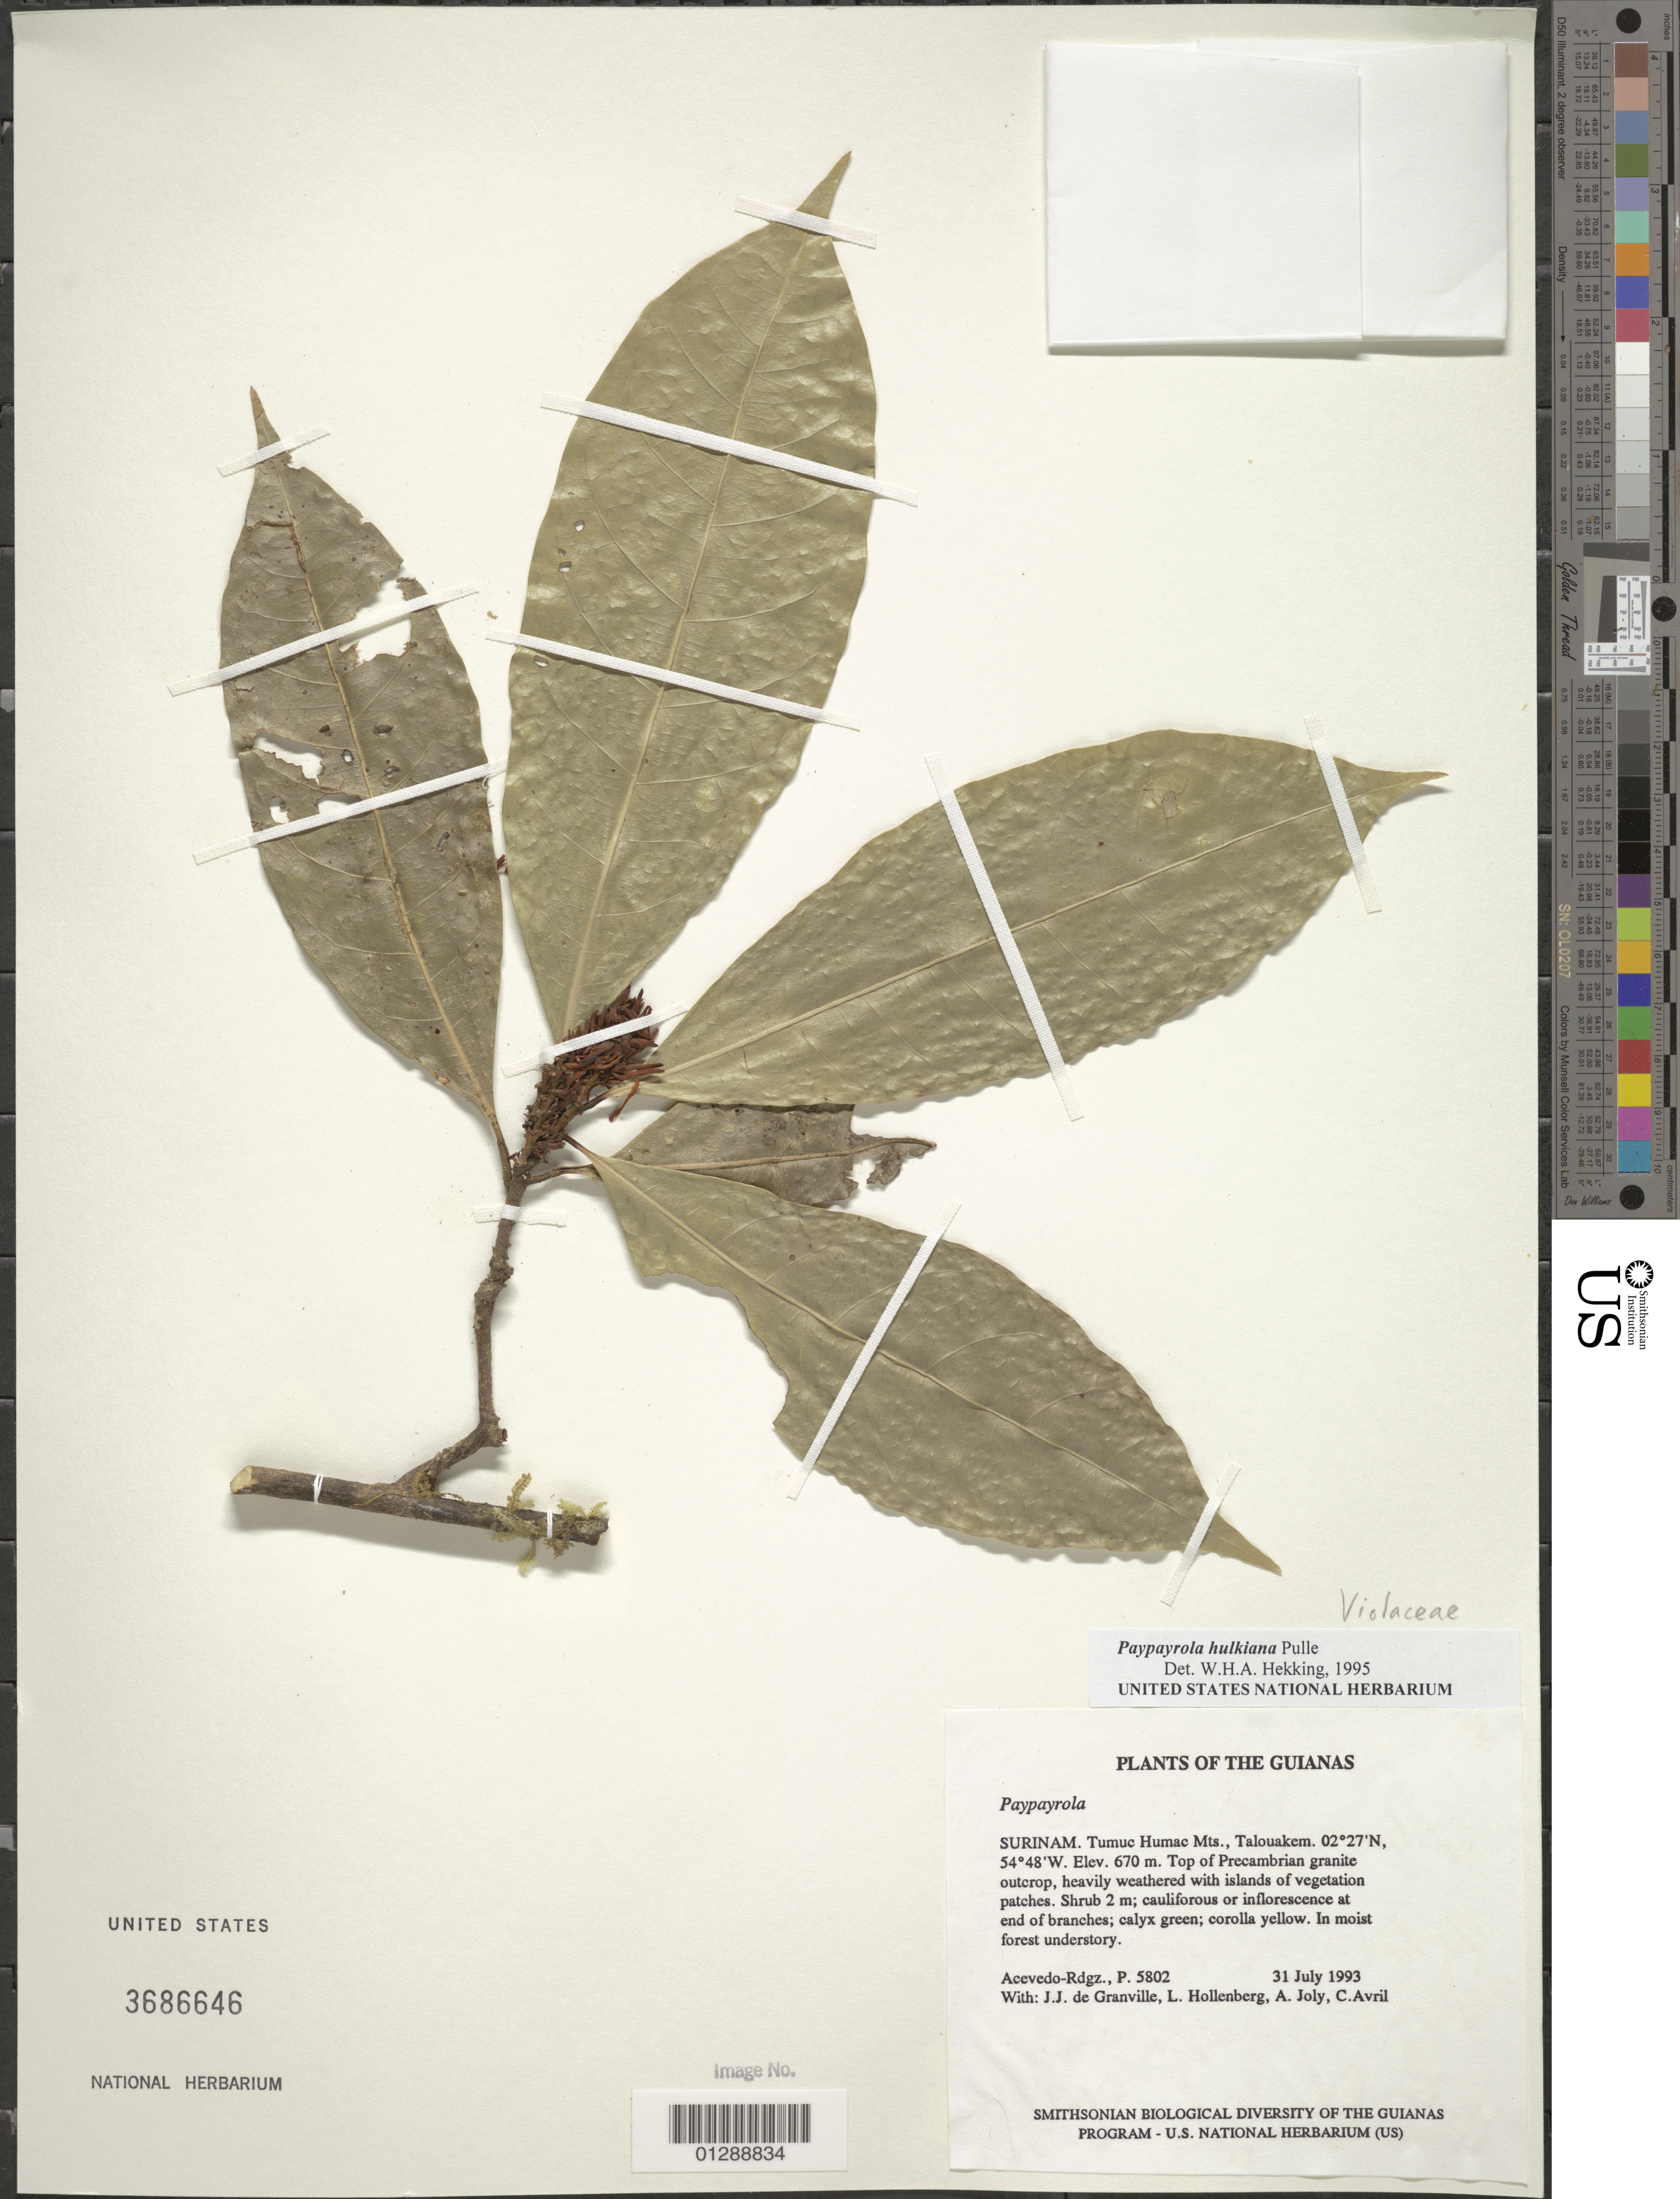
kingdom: Plantae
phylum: Tracheophyta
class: Magnoliopsida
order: Malpighiales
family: Violaceae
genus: Paypayrola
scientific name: Paypayrola hulkiana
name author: Pulle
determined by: Hekking, W. H. A.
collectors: P. Acevedo-Rodr., J.-J. de Granville, L. Hollenberg, A. Joly & C. Avril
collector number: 5802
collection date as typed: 31 July 1993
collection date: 1993-07-31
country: Suriname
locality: Tumuc Humac Mts., Talouakem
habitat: Top of Precambrian granite outcrop, heavily weathered with islands of vegetation patches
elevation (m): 670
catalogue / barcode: US 3686646